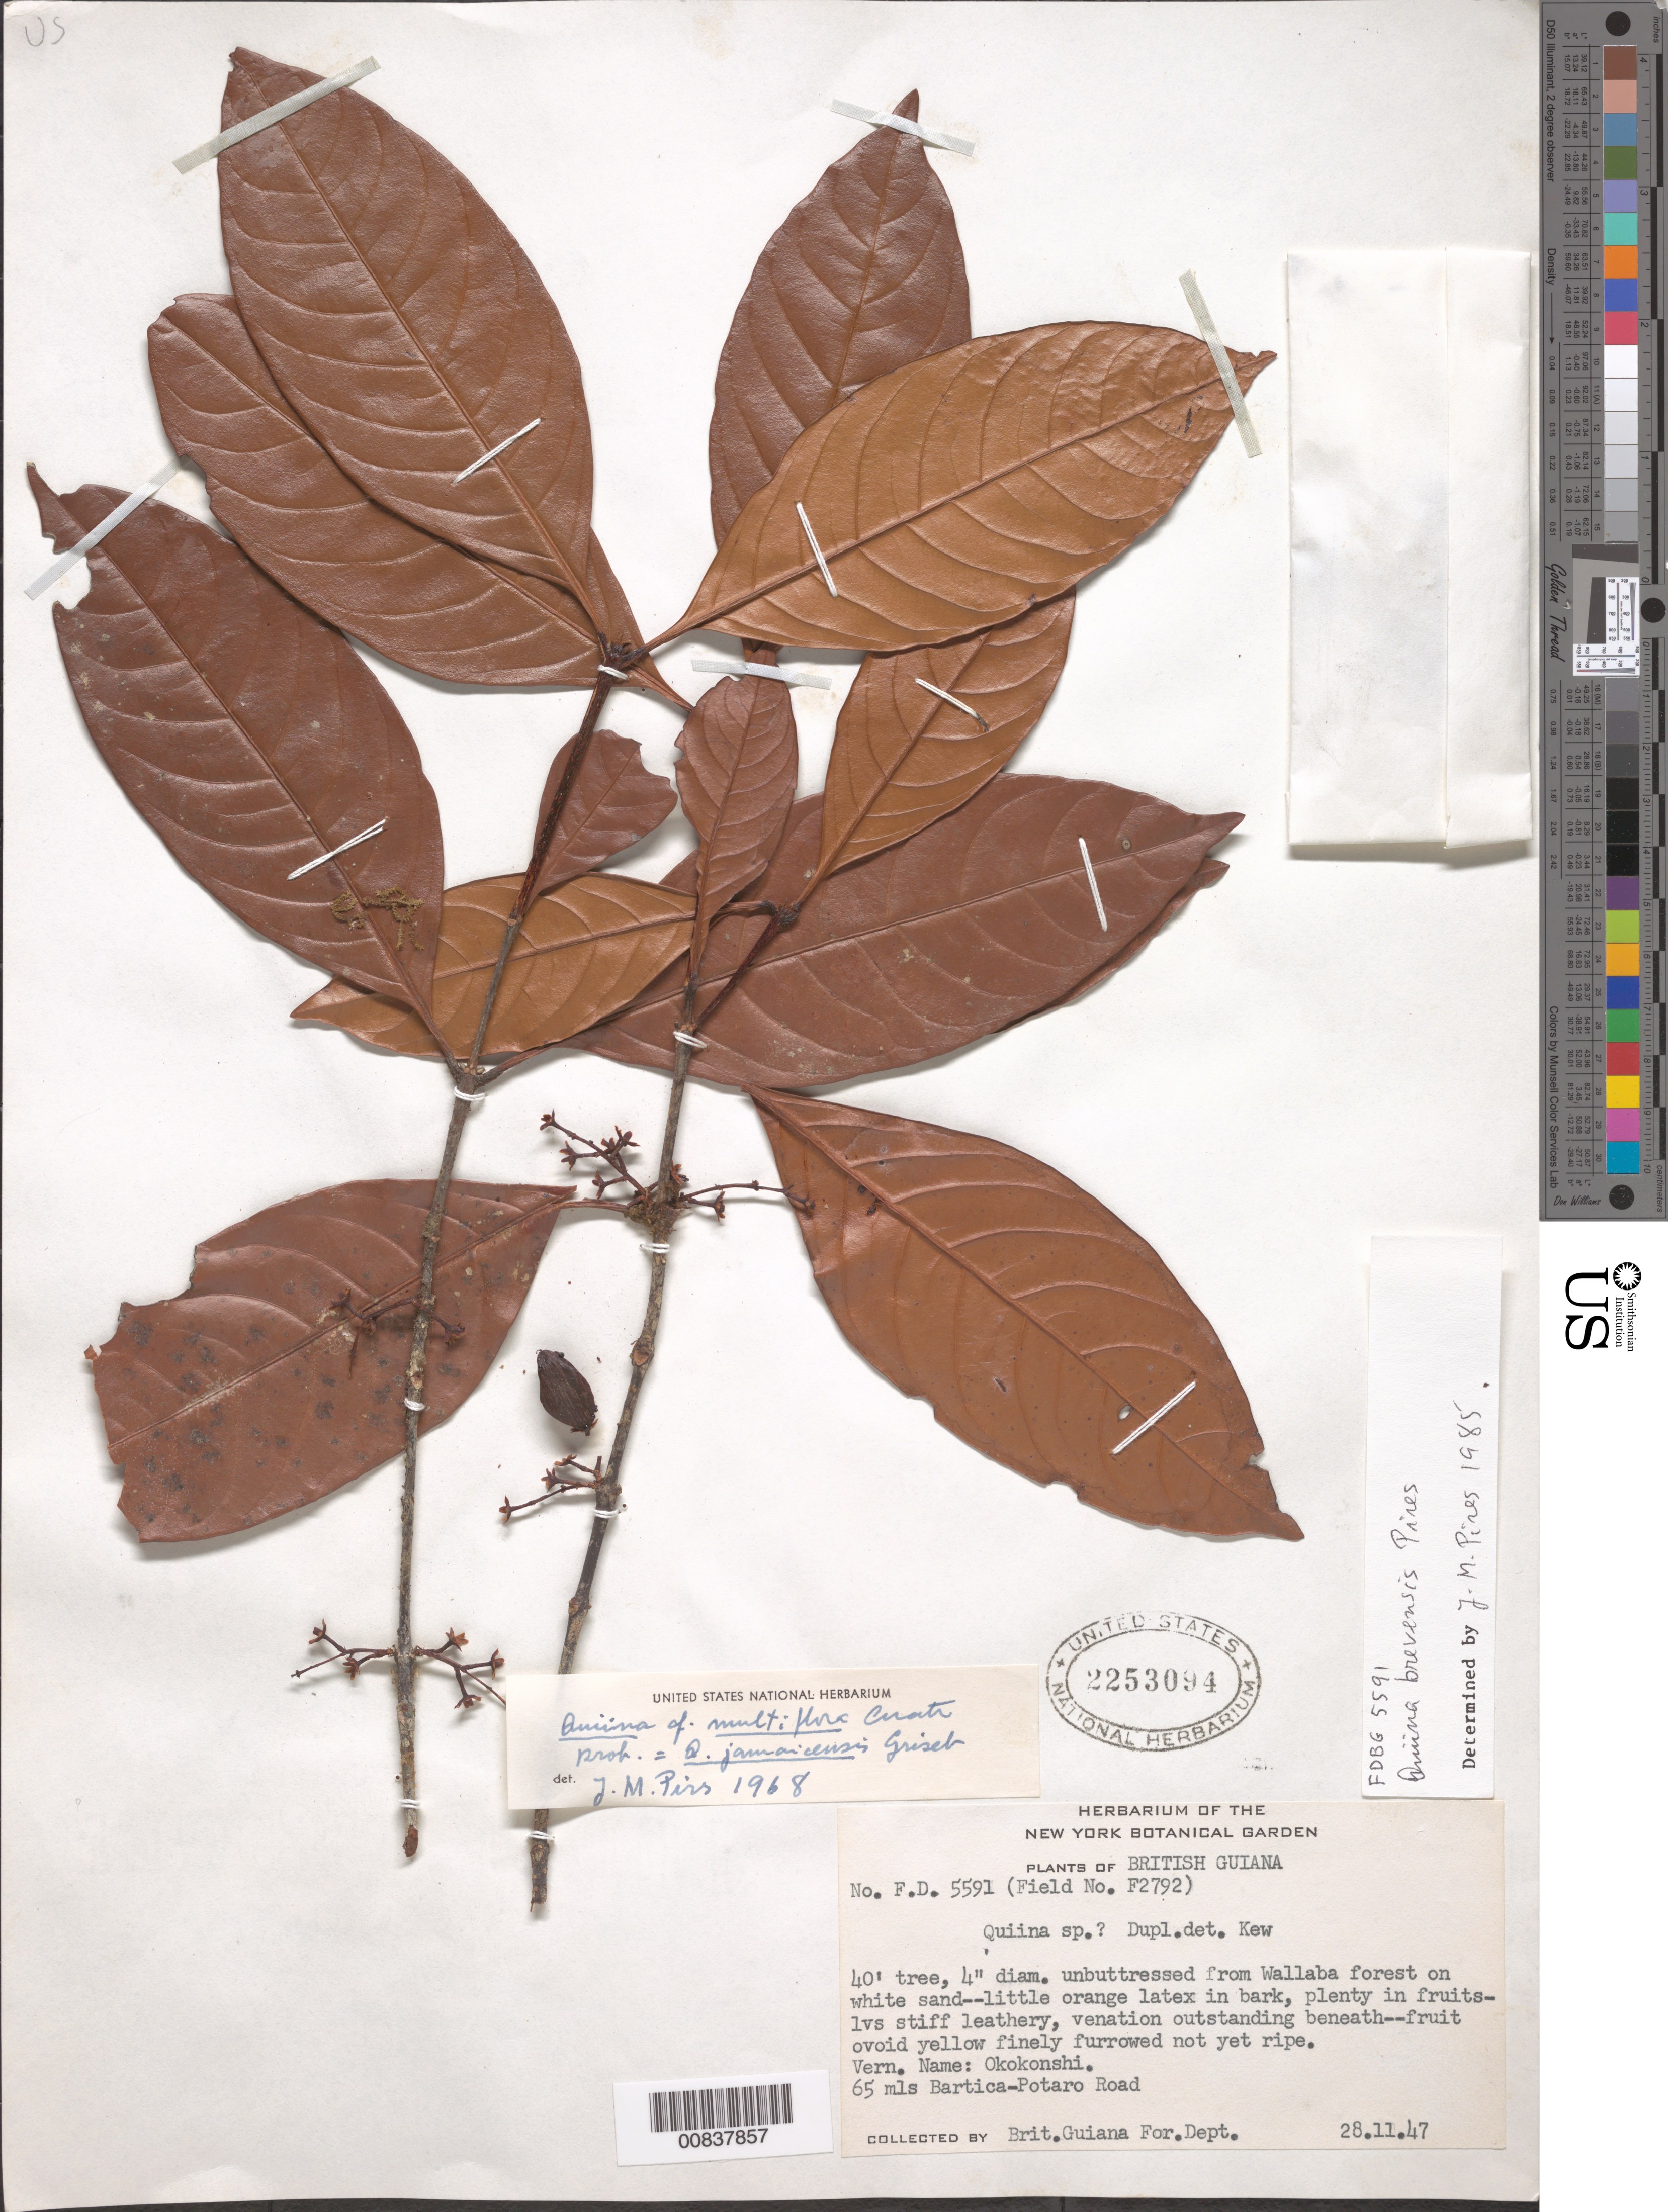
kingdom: Plantae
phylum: Tracheophyta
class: Magnoliopsida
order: Malpighiales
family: Quiinaceae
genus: Quiina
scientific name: Quiina brevensis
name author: Pires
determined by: Pires, J. Murça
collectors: Forest Dept. B. G. & British Guiana Forestry Dept.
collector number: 5591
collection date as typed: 28-Nov-47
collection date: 1947-11-28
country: Guyana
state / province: Cuyuni-Mazaruni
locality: Bartica-Potaro Road, mile 65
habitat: Wallaba forest on white sand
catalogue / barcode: US 2253094